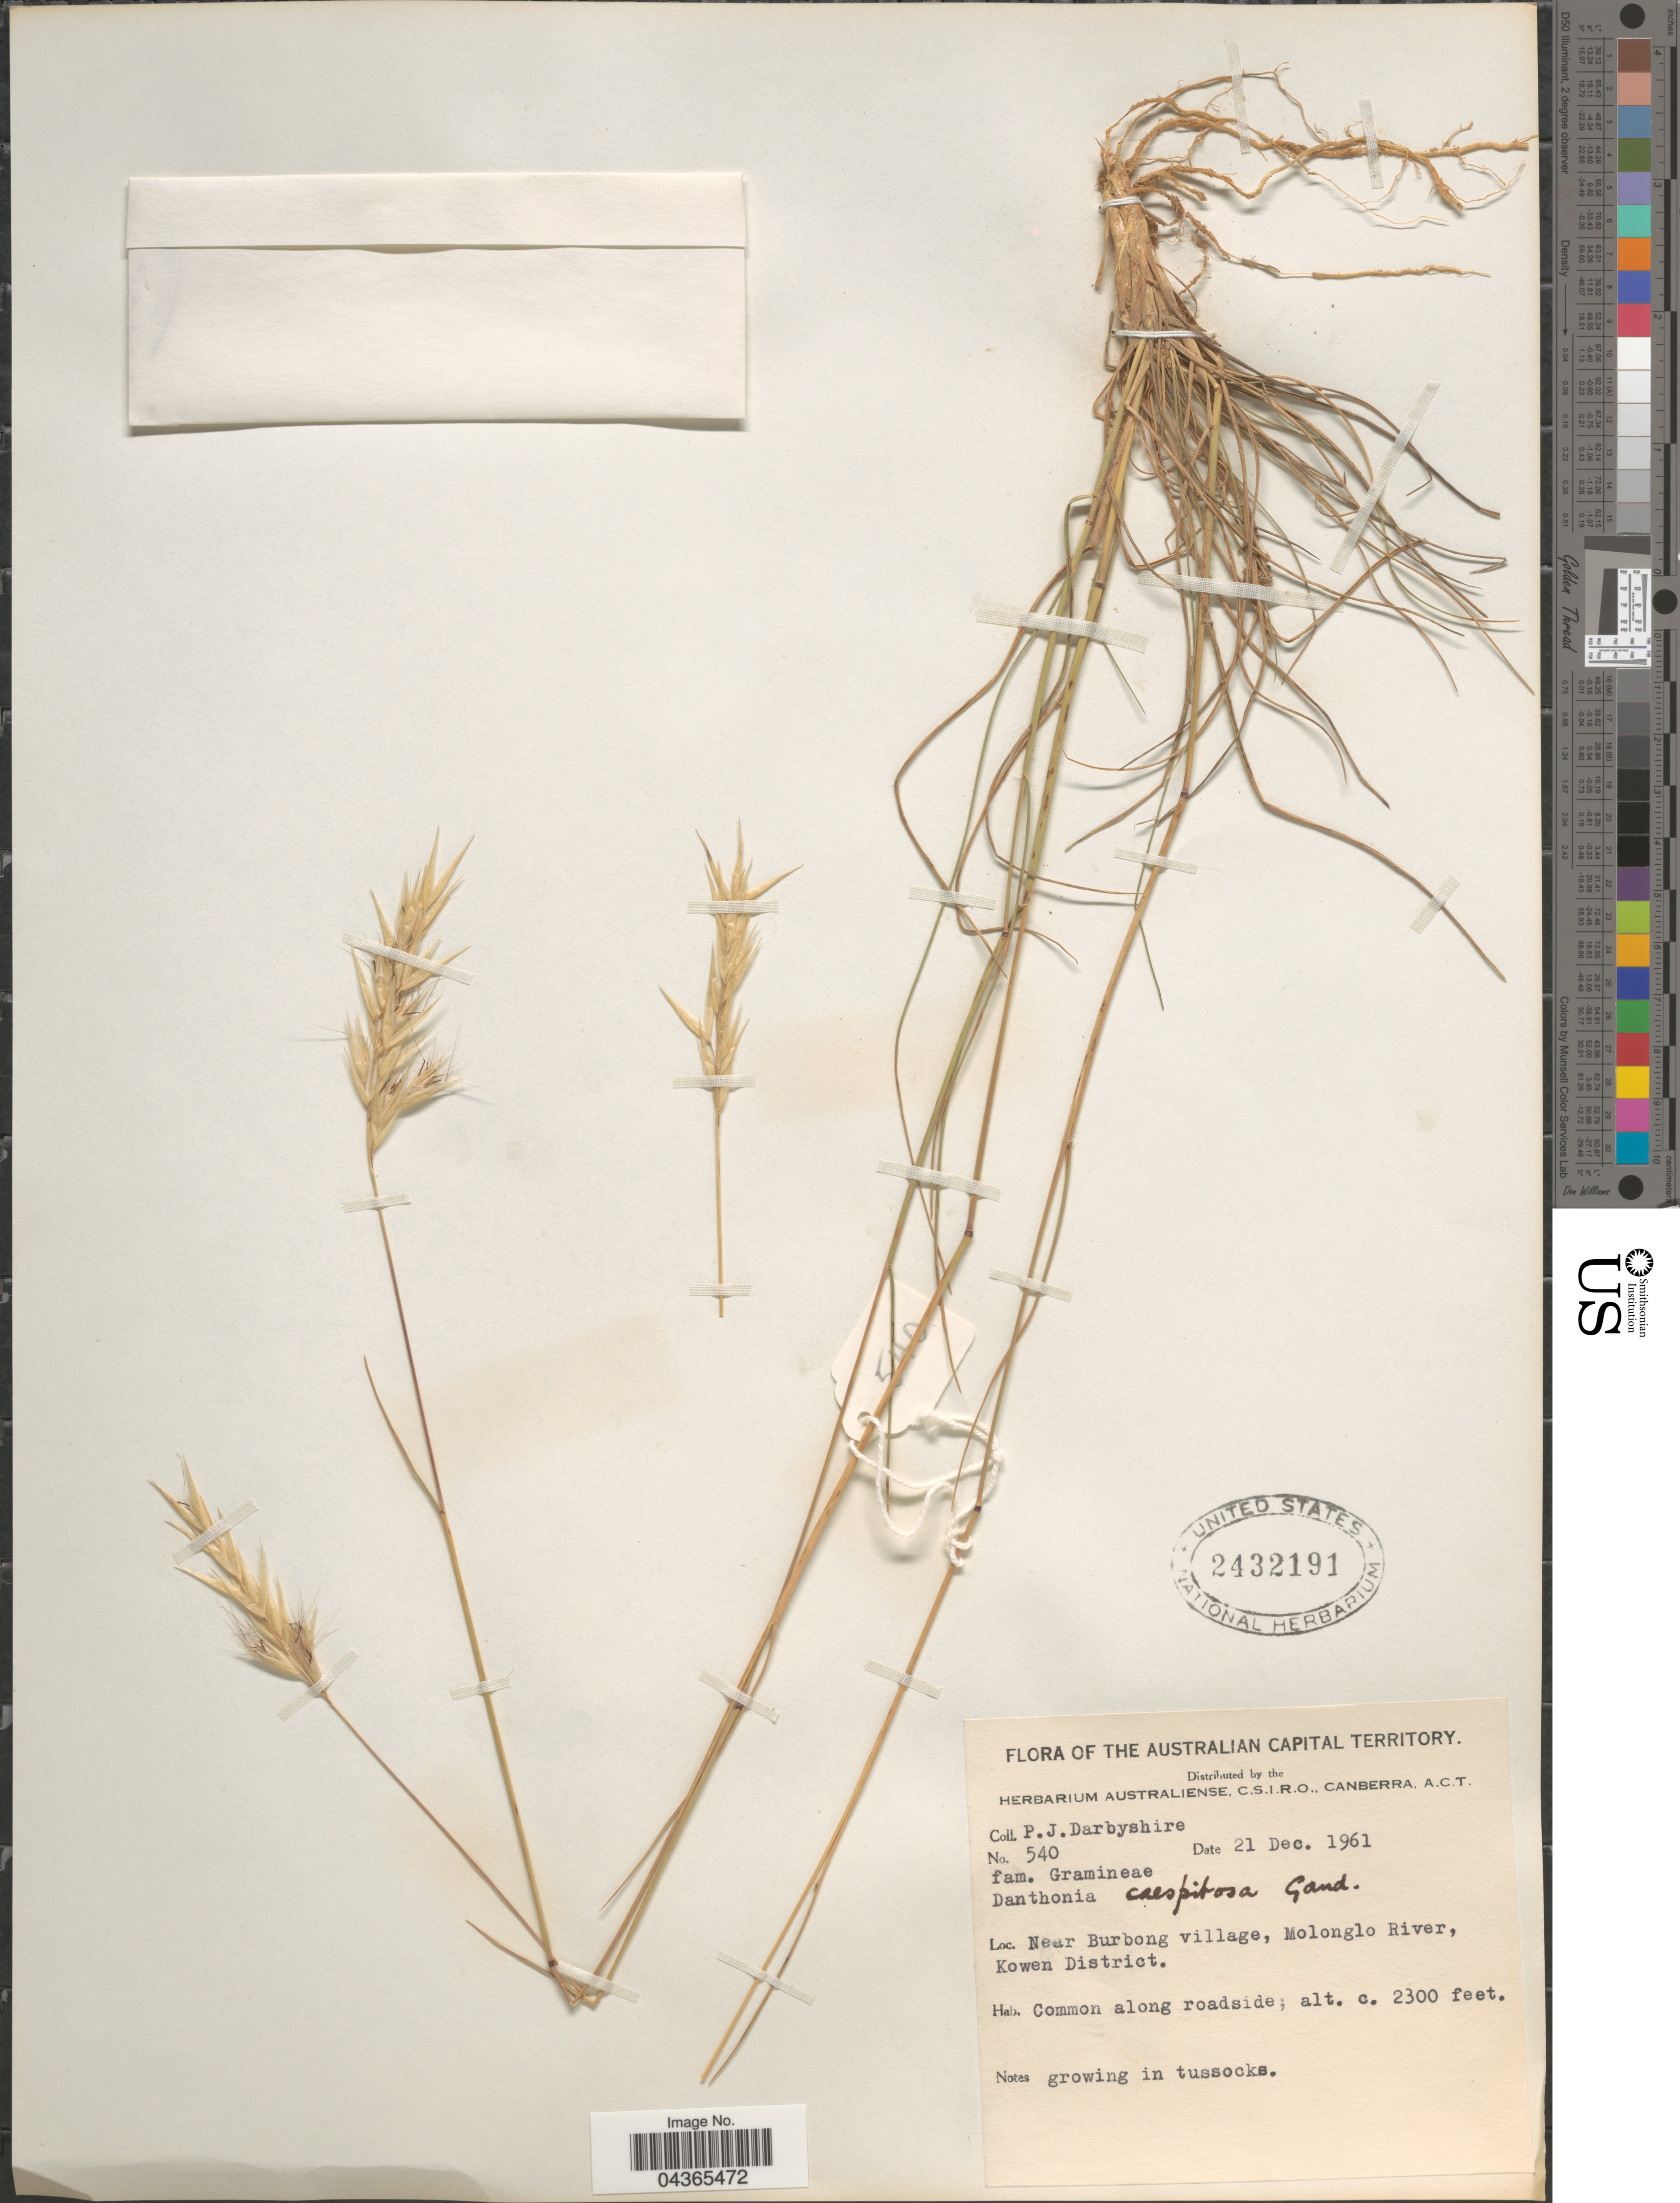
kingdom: Plantae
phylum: Tracheophyta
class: Liliopsida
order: Poales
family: Poaceae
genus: Rytidosperma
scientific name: Rytidosperma caespitosum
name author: (Gaudich.) Connor & Edgar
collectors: P. Darbyshire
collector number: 540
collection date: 1961-12-21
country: Australia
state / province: Australian Capital Territory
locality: Australian Capital Territory. Near Burbong village, Molonglo River, Kowen District. Common along roadside. In tussocks.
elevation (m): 701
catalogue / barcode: US 2432191